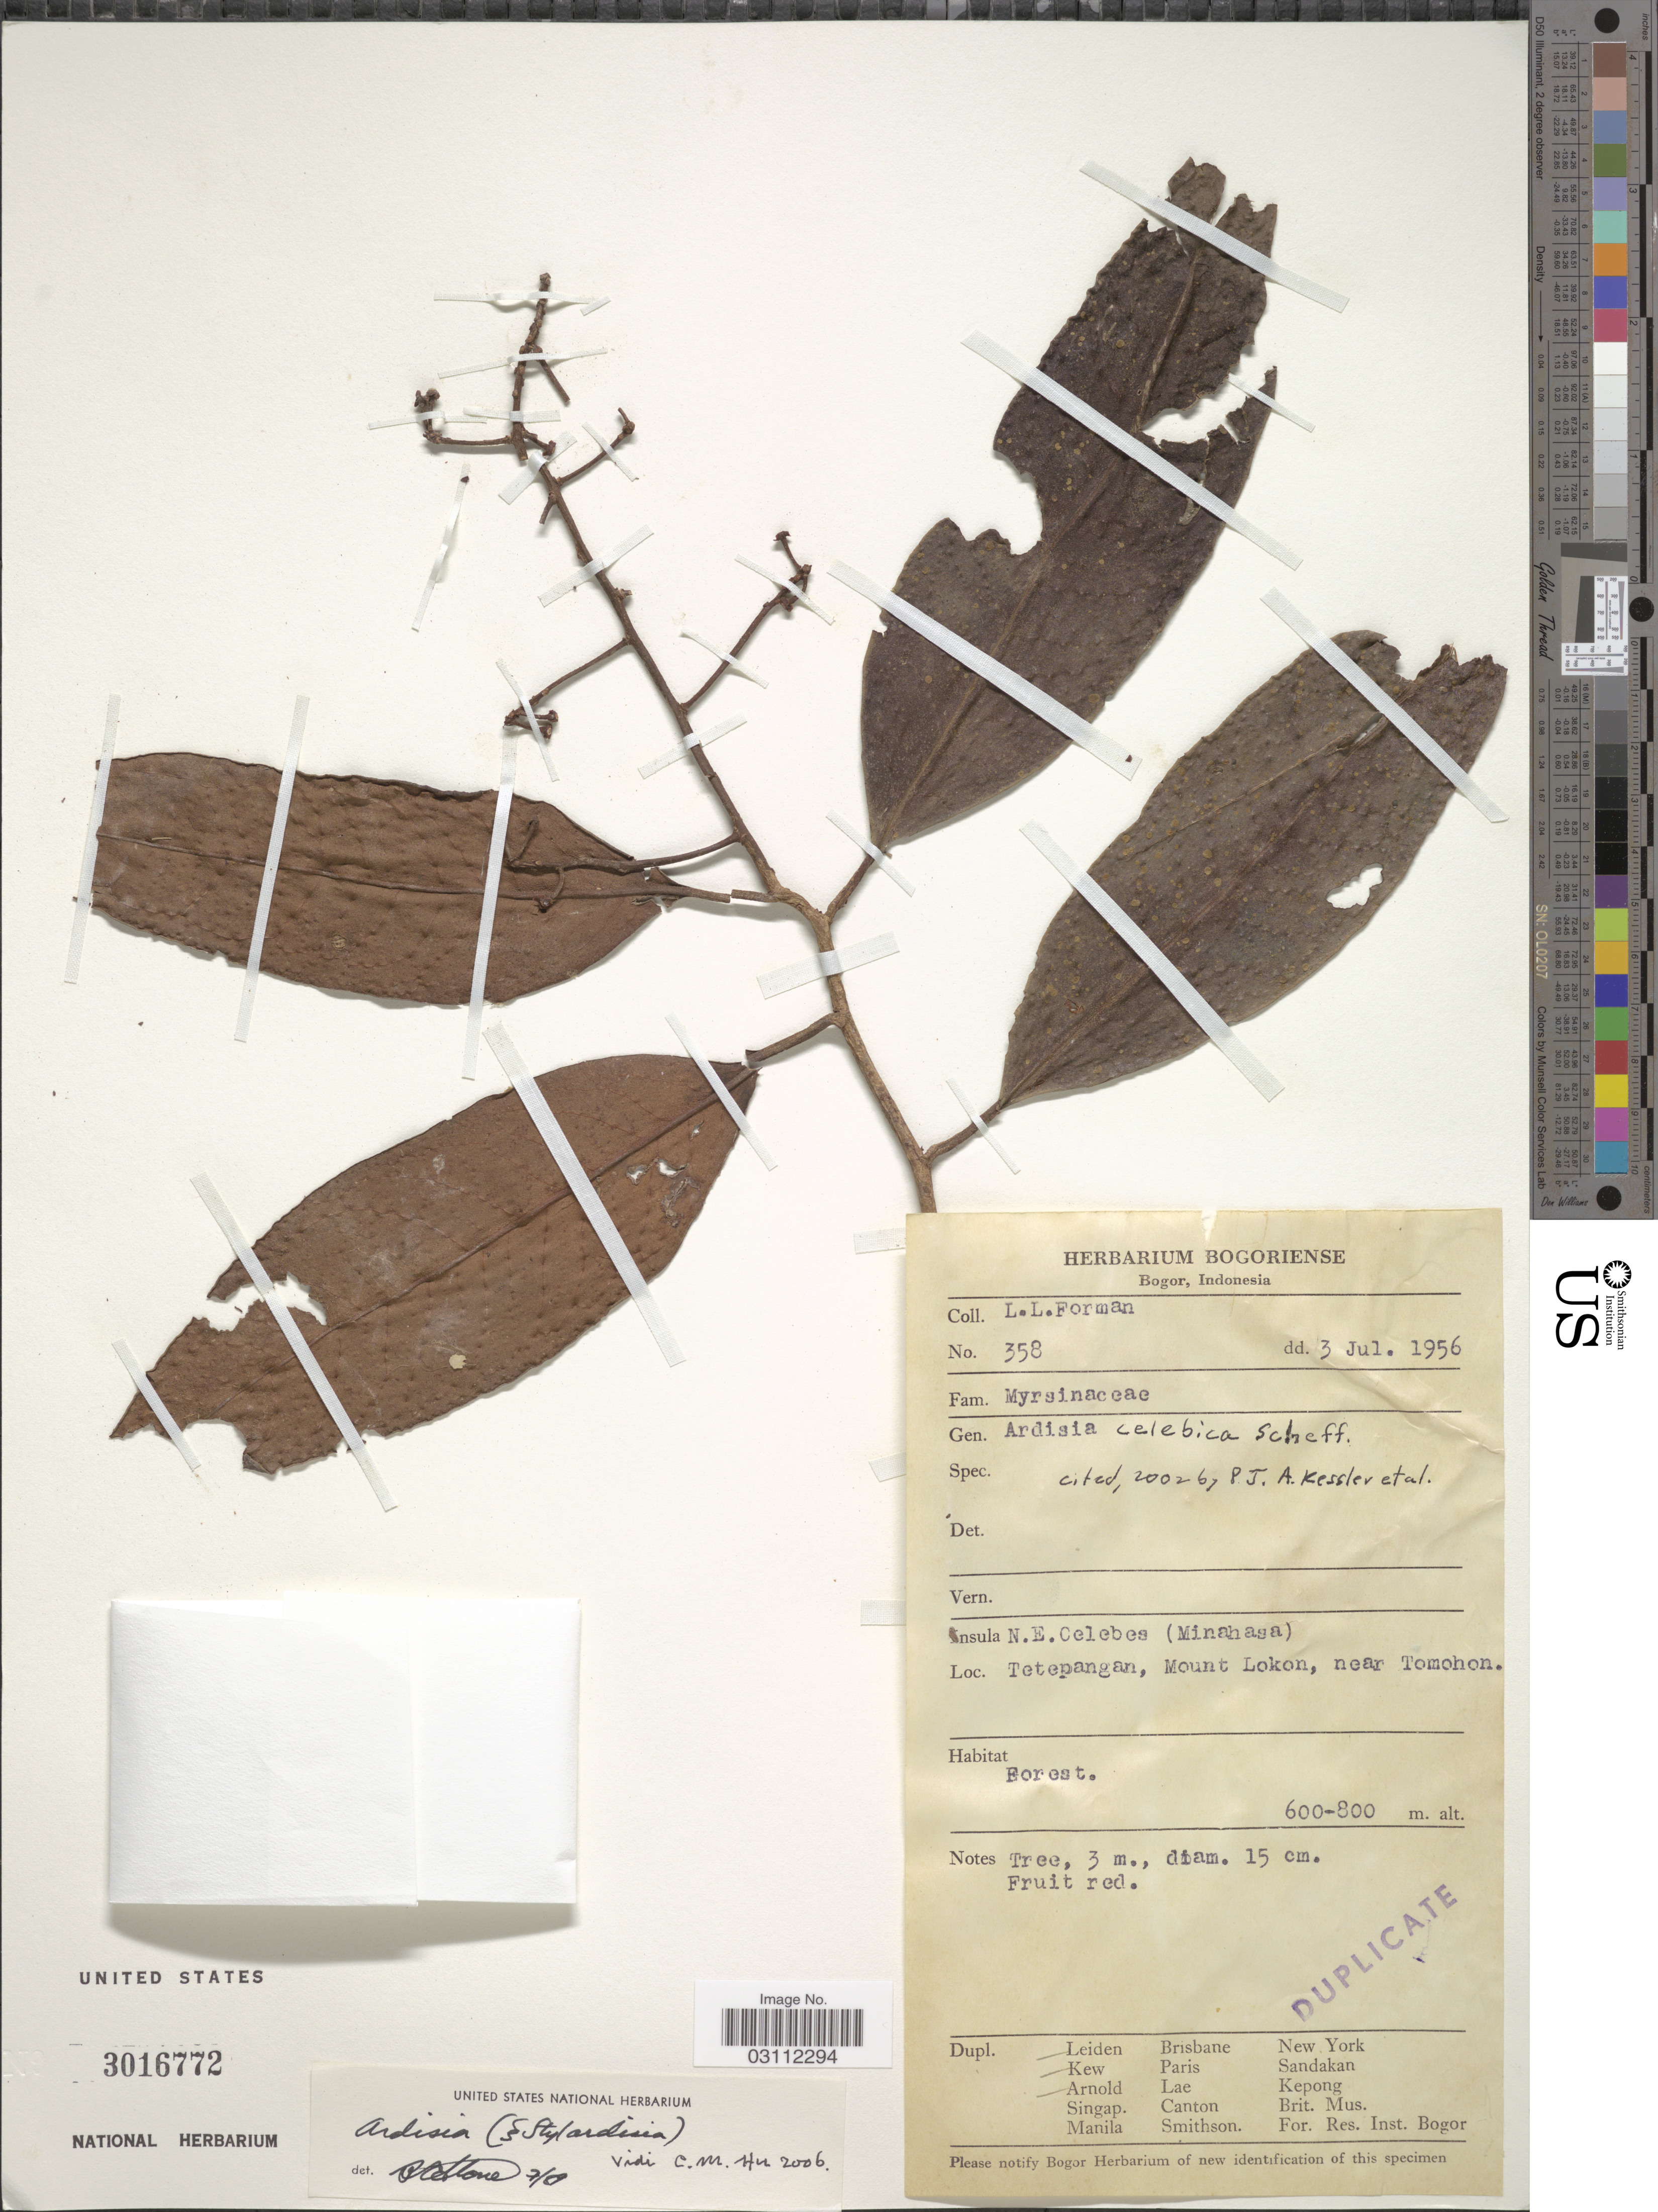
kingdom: Plantae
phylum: Tracheophyta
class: Magnoliopsida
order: Ericales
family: Primulaceae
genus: Ardisia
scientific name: Ardisia celebica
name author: Scheff.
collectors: L. Forman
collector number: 358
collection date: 1956-07-03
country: Indonesia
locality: Insula N.E. Celebes (Minahasa). Tetepangan, Mount Lokon, near Tomohon.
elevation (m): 600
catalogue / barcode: US 3016772